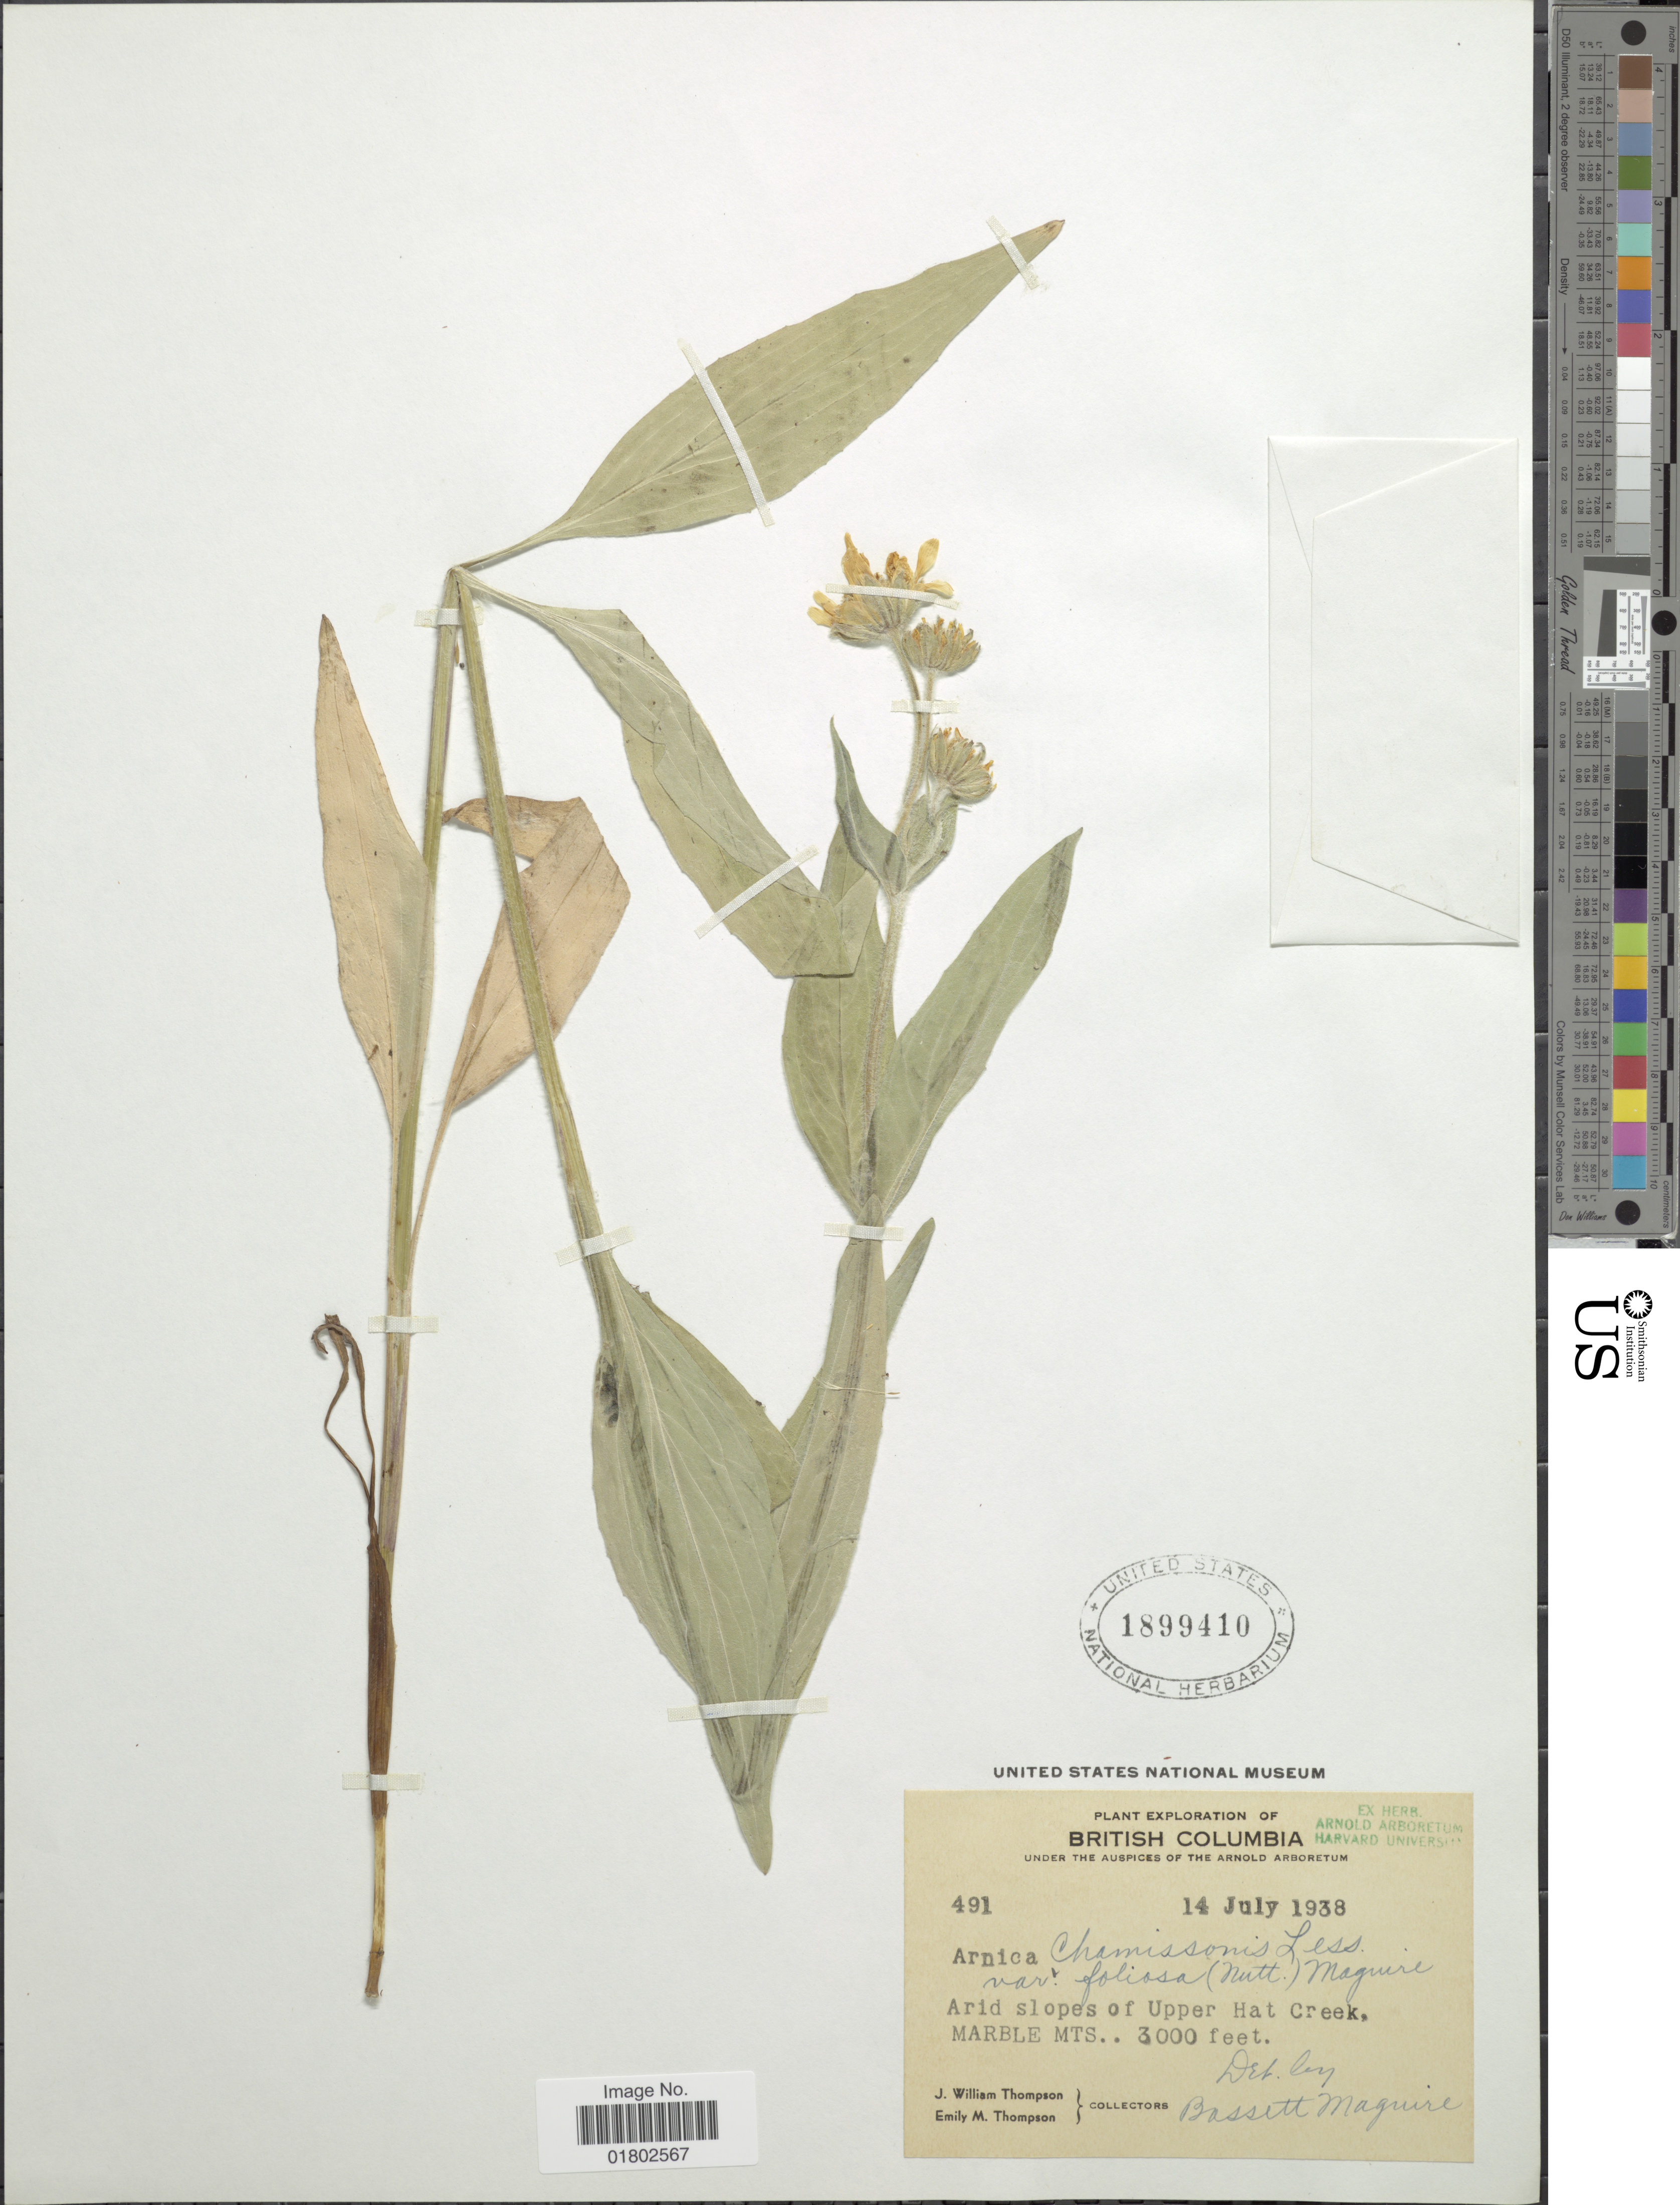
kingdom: Plantae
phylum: Tracheophyta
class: Magnoliopsida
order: Asterales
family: Asteraceae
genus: Arnica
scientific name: Arnica chamissonis subsp. foliosa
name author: (Nutt.) Maguire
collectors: J. W. Thompson & E. M. Thompson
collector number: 491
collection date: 1938-07-14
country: Canada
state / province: British Columbia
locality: Arid slopes of Upper Hat Creek, Marble Mts.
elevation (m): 914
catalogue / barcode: US 1899410